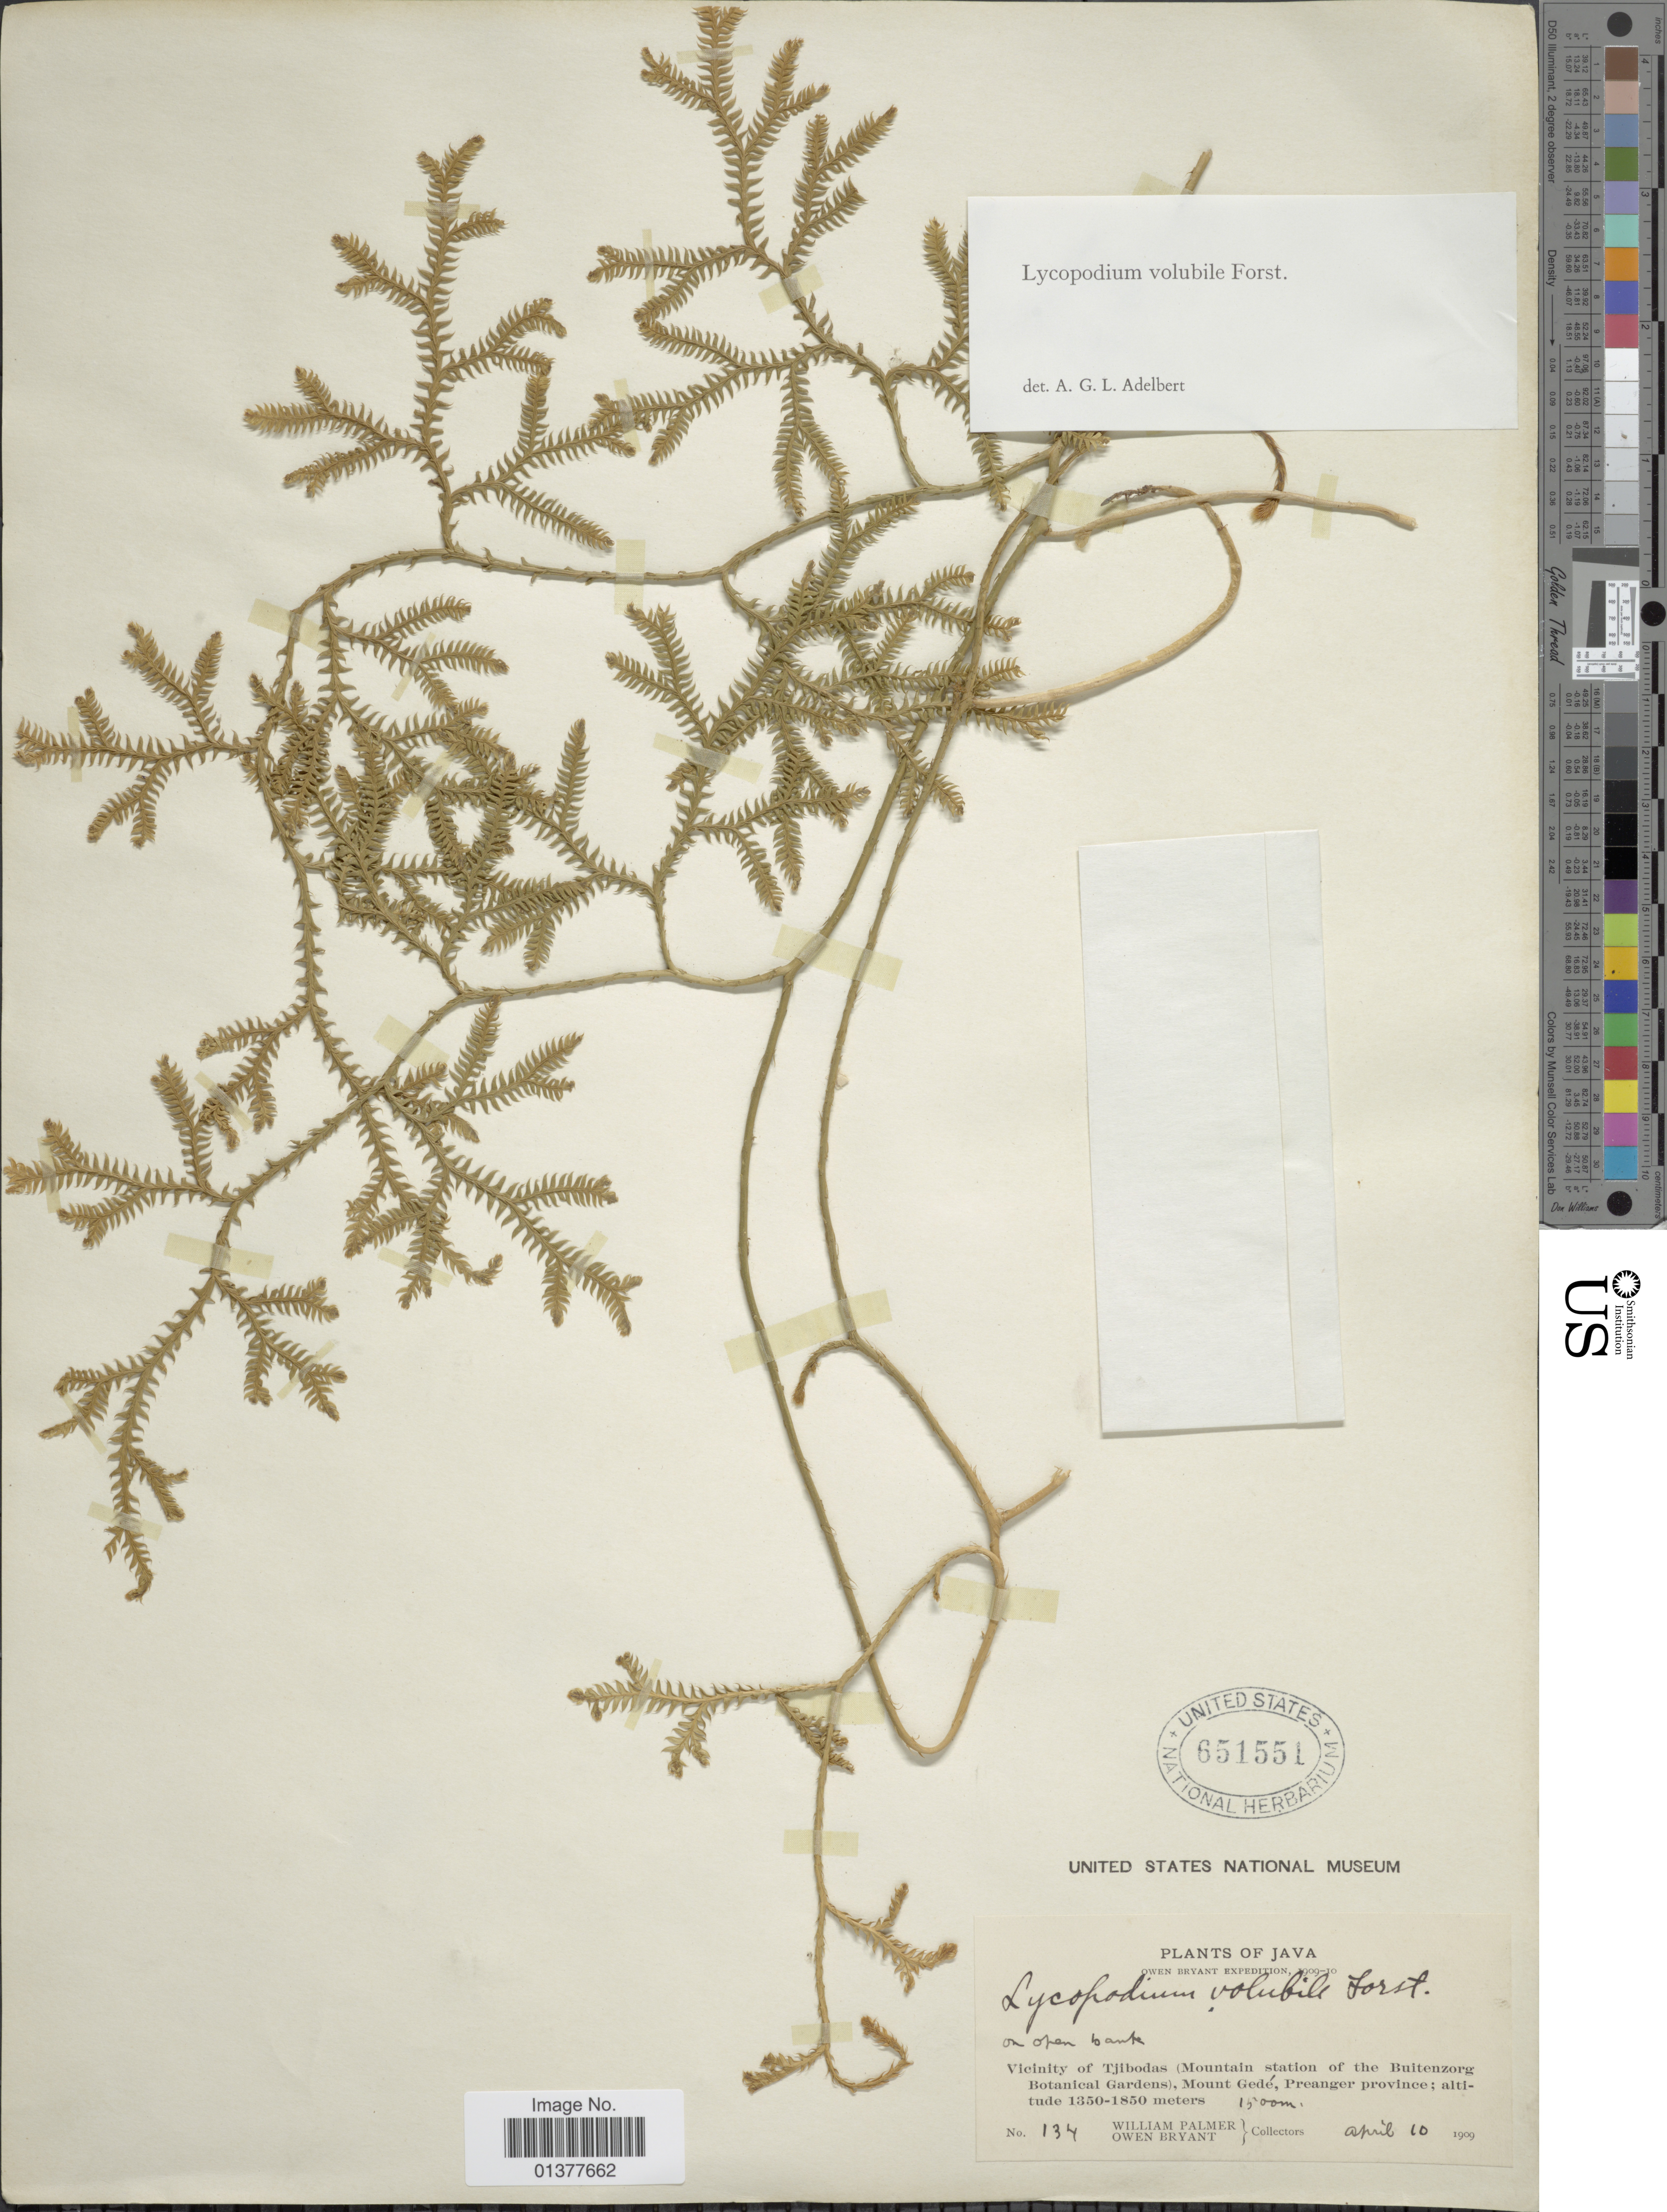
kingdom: Plantae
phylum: Tracheophyta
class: Lycopodiopsida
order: Lycopodiales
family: Lycopodiaceae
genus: Pseudodiphasium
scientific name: Pseudodiphasium volubile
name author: (G. Forst.) Holub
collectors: W. Palmer & O. Bryant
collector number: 134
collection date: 1909-04-10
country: Indonesia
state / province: Java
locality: Vicinity of Tjibodas(Mountain station of the Buitenzorg Botanical Gardens), mount Gedé, Preanger province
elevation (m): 1350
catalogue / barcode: US 651551